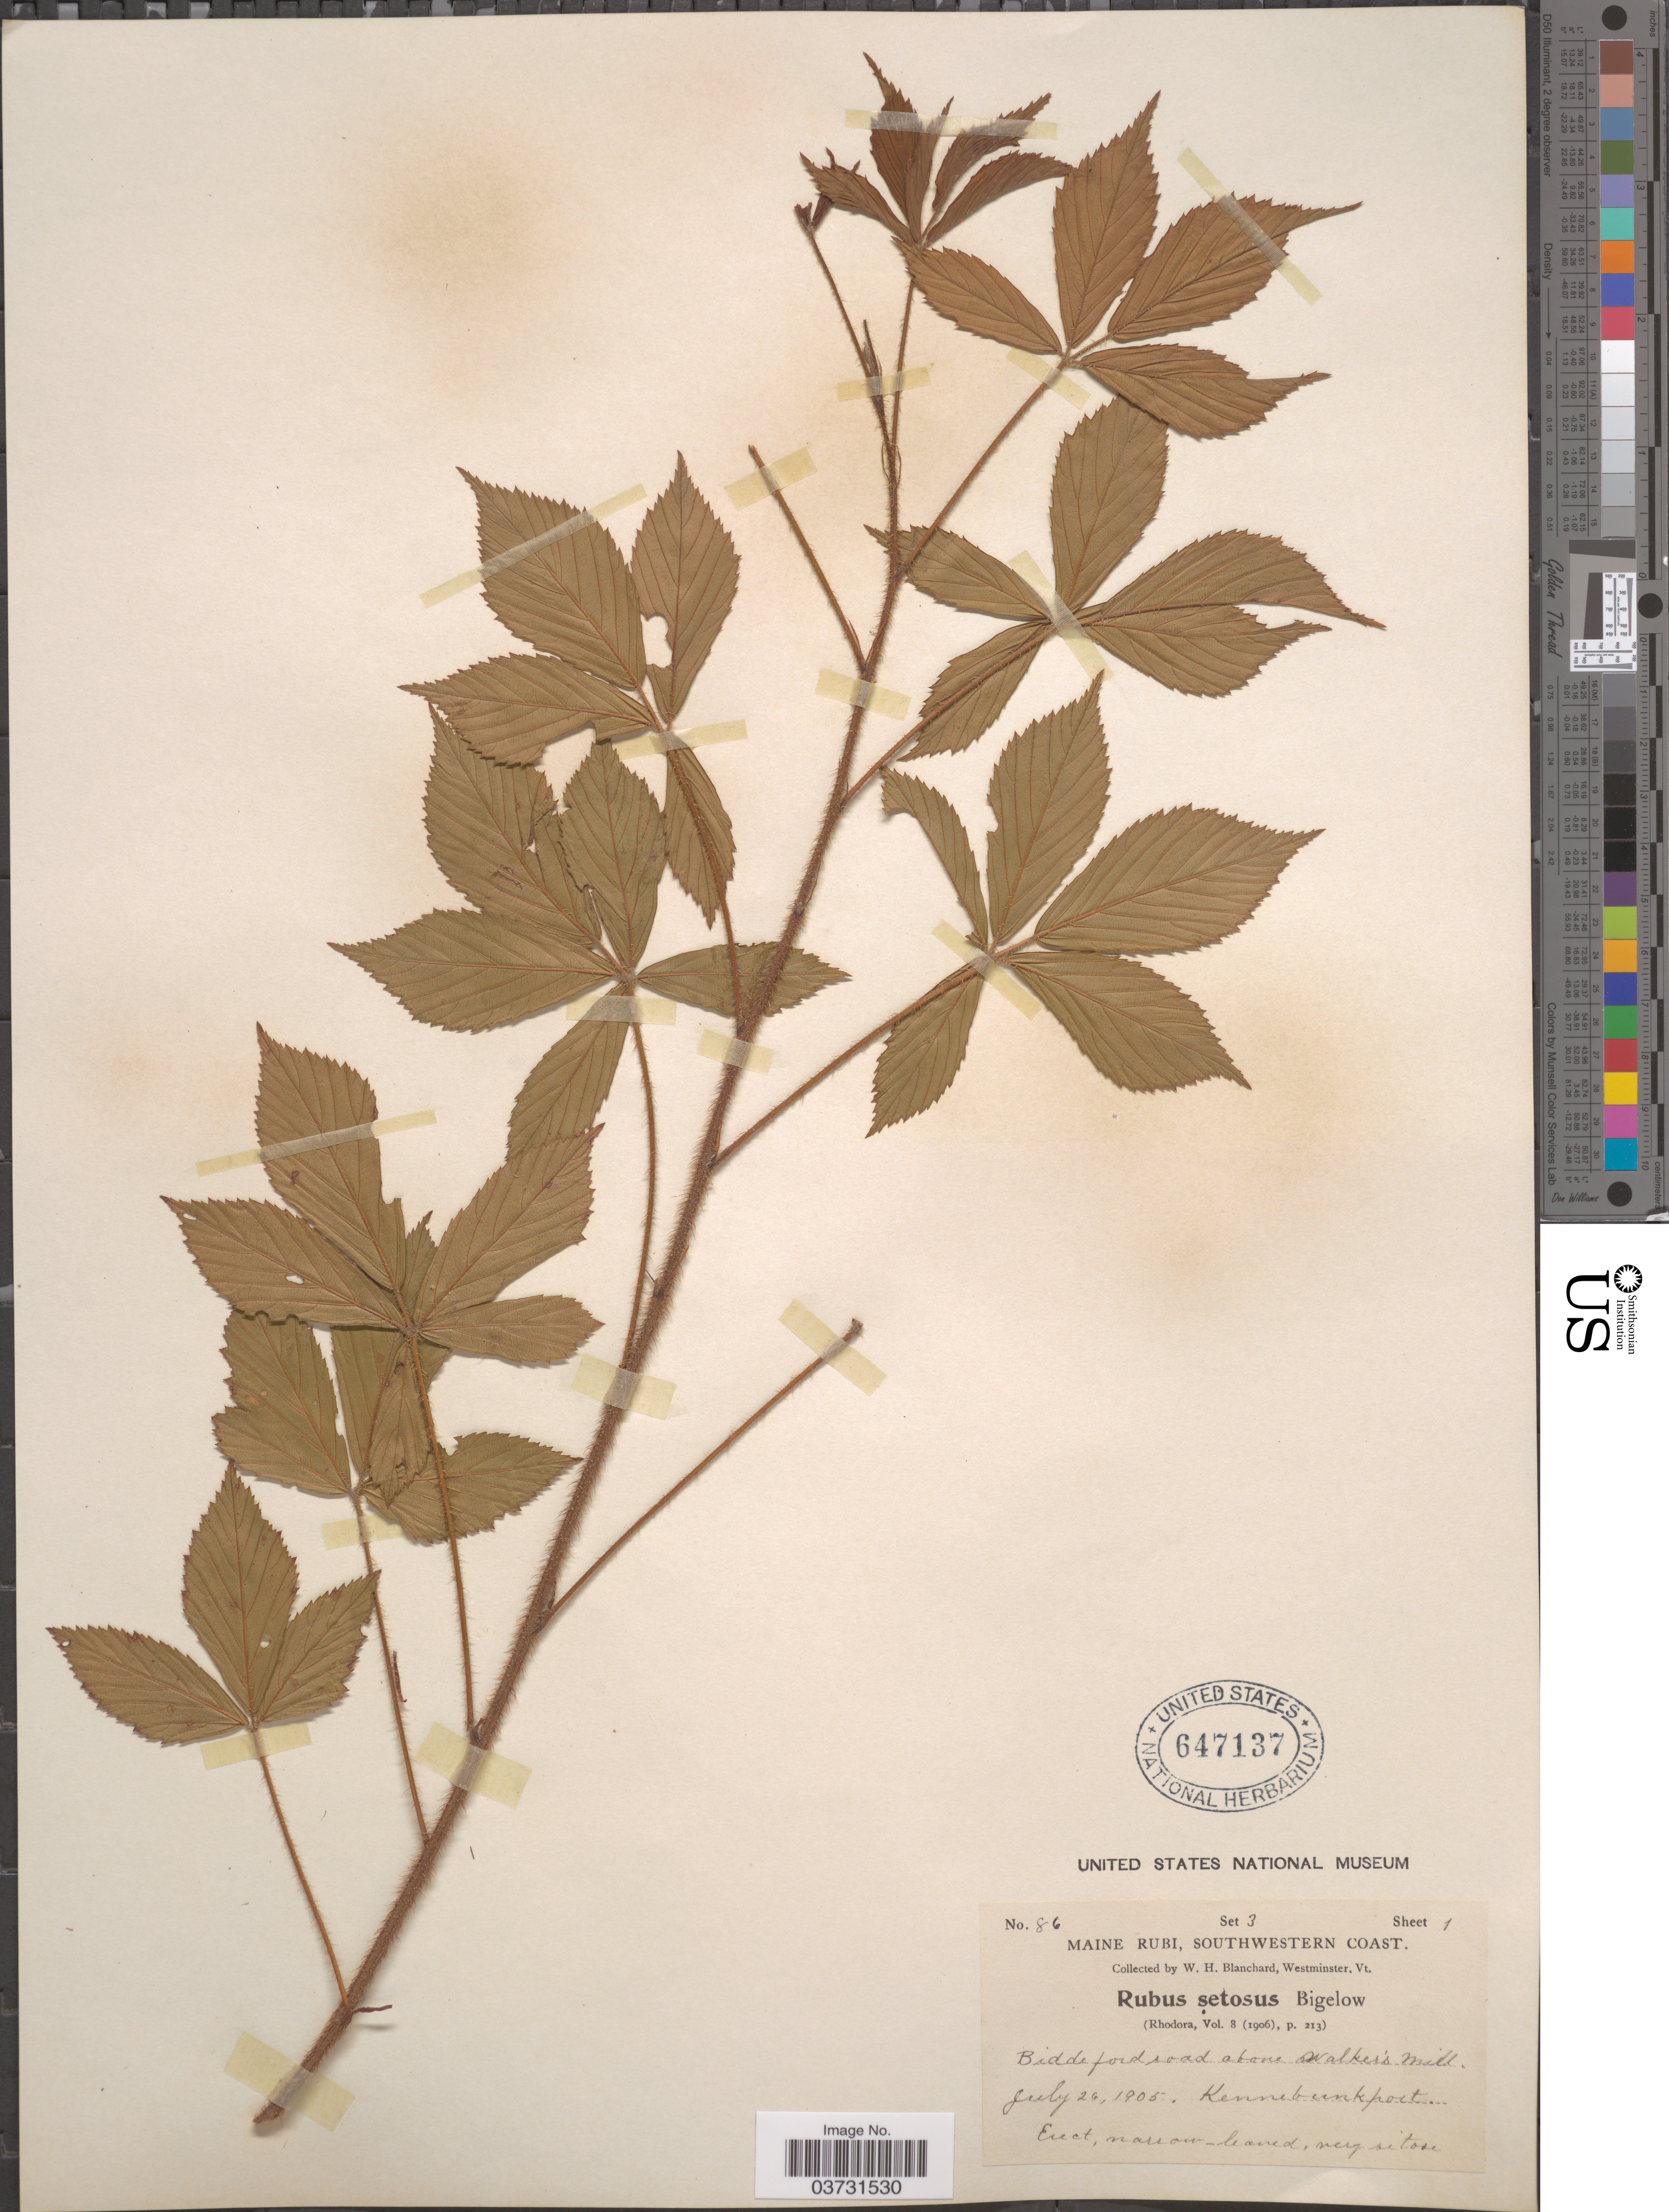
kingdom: Plantae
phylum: Tracheophyta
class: Magnoliopsida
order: Rosales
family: Rosaceae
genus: Rubus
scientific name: Rubus nigricans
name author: Rydb. in Britton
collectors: W. H. Blanchard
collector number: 86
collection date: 1905-07-26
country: United States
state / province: Maine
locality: Southwestern Coast. Biddeford road above Walker's Mill. Kennebunkport.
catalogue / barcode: US 647137